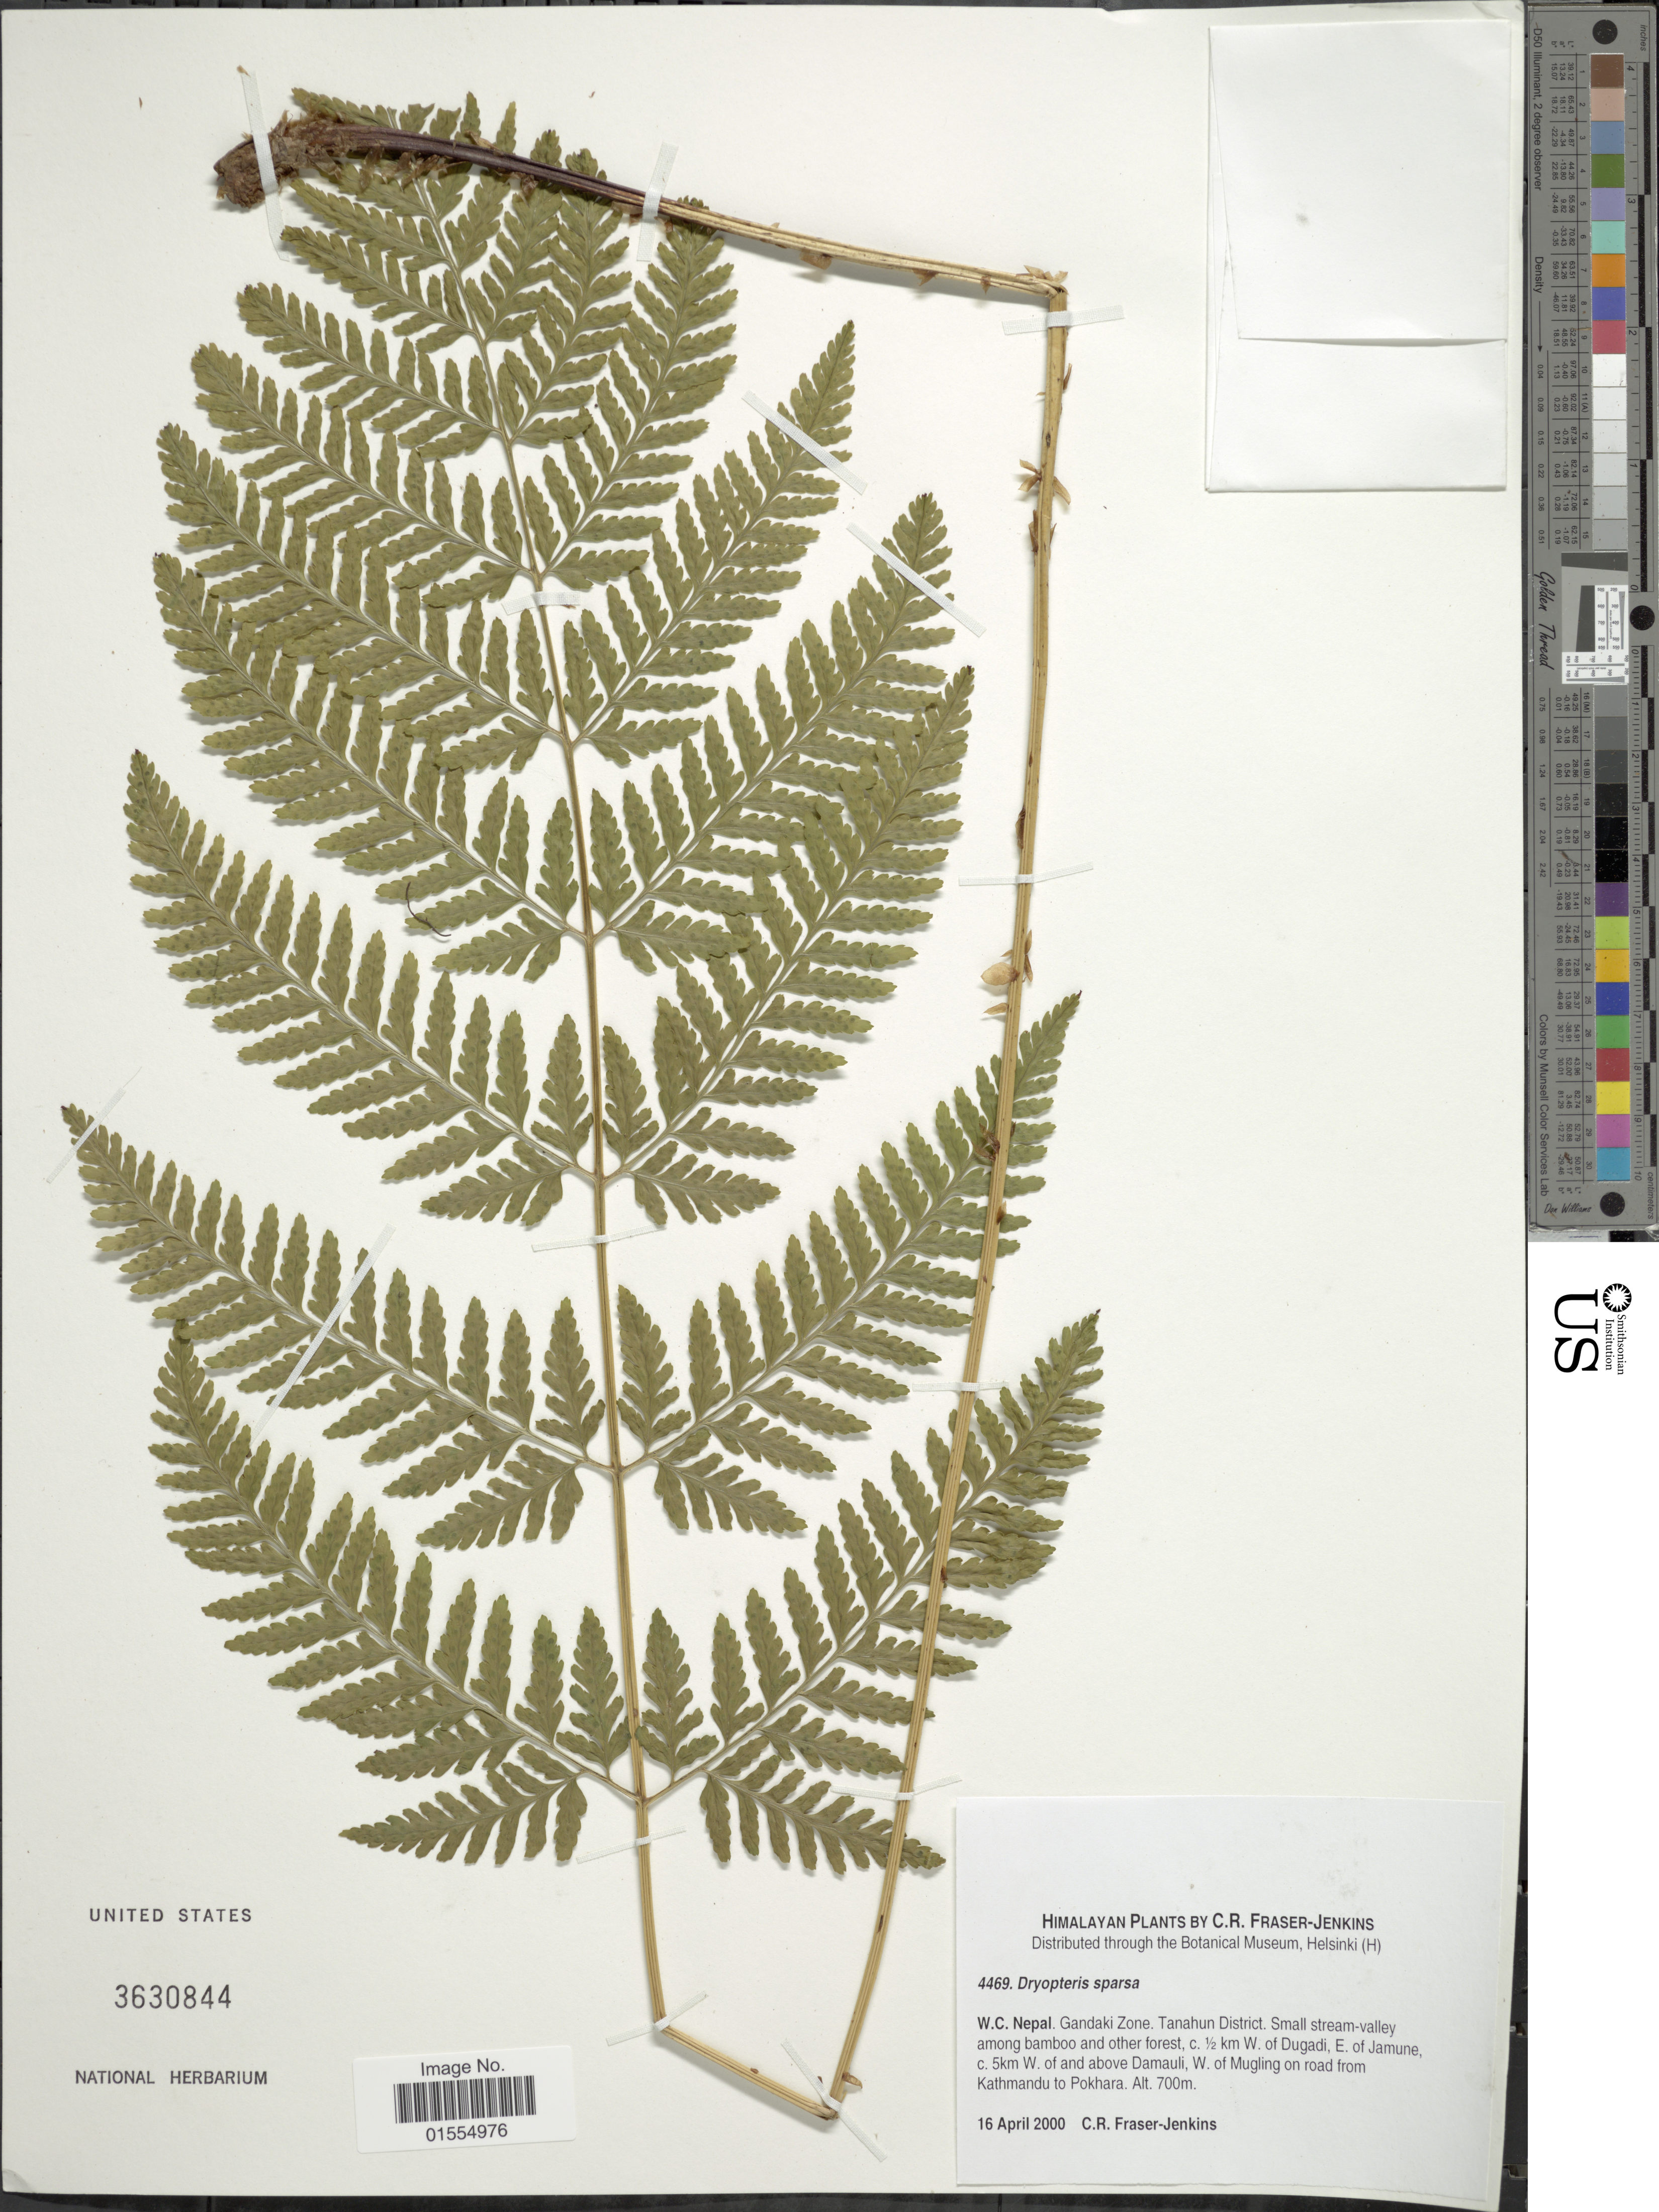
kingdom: Plantae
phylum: Tracheophyta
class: Polypodiopsida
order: Polypodiales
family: Dryopteridaceae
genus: Dryopteris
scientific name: Dryopteris sparsa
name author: (D. Don) Kuntze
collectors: C. R. Fraser-Jenkins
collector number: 4469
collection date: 2000-04-16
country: Nepal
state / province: Gandaki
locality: W.C. Nepal, Gandaki zone, Tanahun District, small stream-valley among bamboo and other forest, c 0,5 km W. of Dugadi, E of Jamune, c. 5km W. of and above Damauli, W. of Mugling on road from Kathmandu to Pokhara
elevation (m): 700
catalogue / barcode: US 3630844